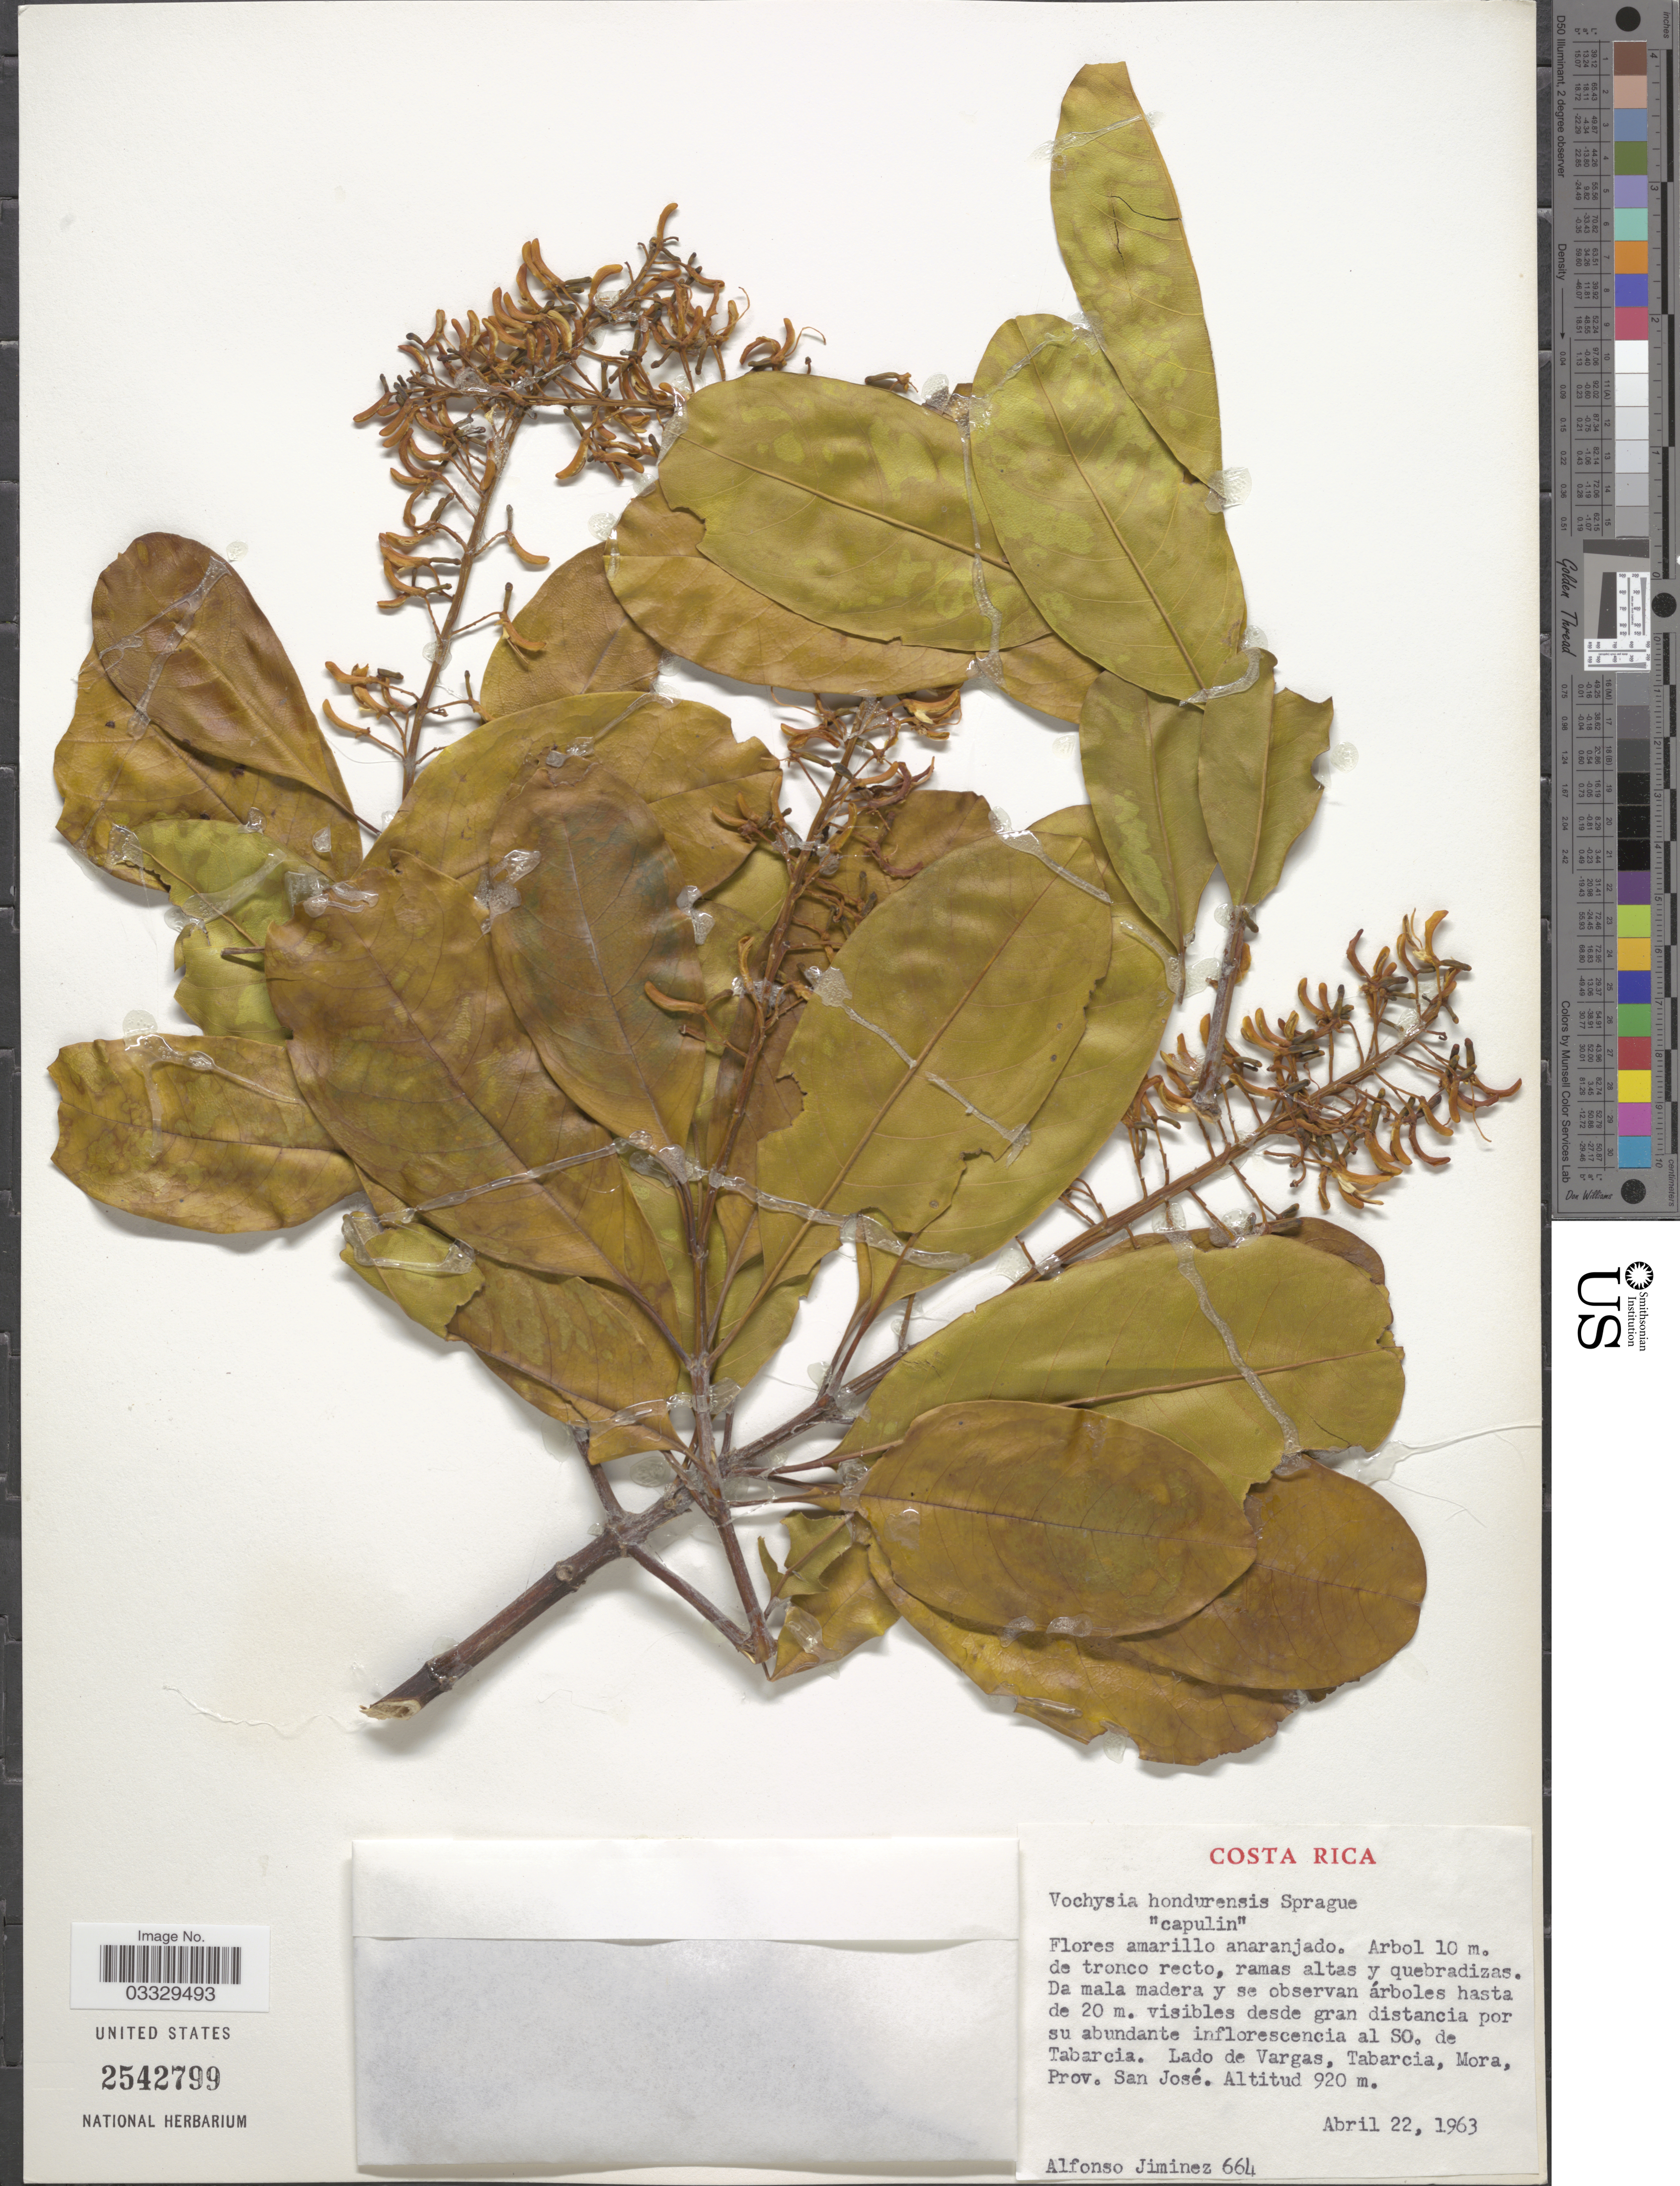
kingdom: Plantae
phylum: Tracheophyta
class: Magnoliopsida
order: Myrtales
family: Vochysiaceae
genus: Vochysia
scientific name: Vochysia hondurensis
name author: Sprague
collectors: A. Jiménez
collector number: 664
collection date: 1963-04-22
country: Costa Rica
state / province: San José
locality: SO. de Tabarcia. Lado de Vargas, Tabarcia, Mora.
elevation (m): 920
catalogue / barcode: US 2542799